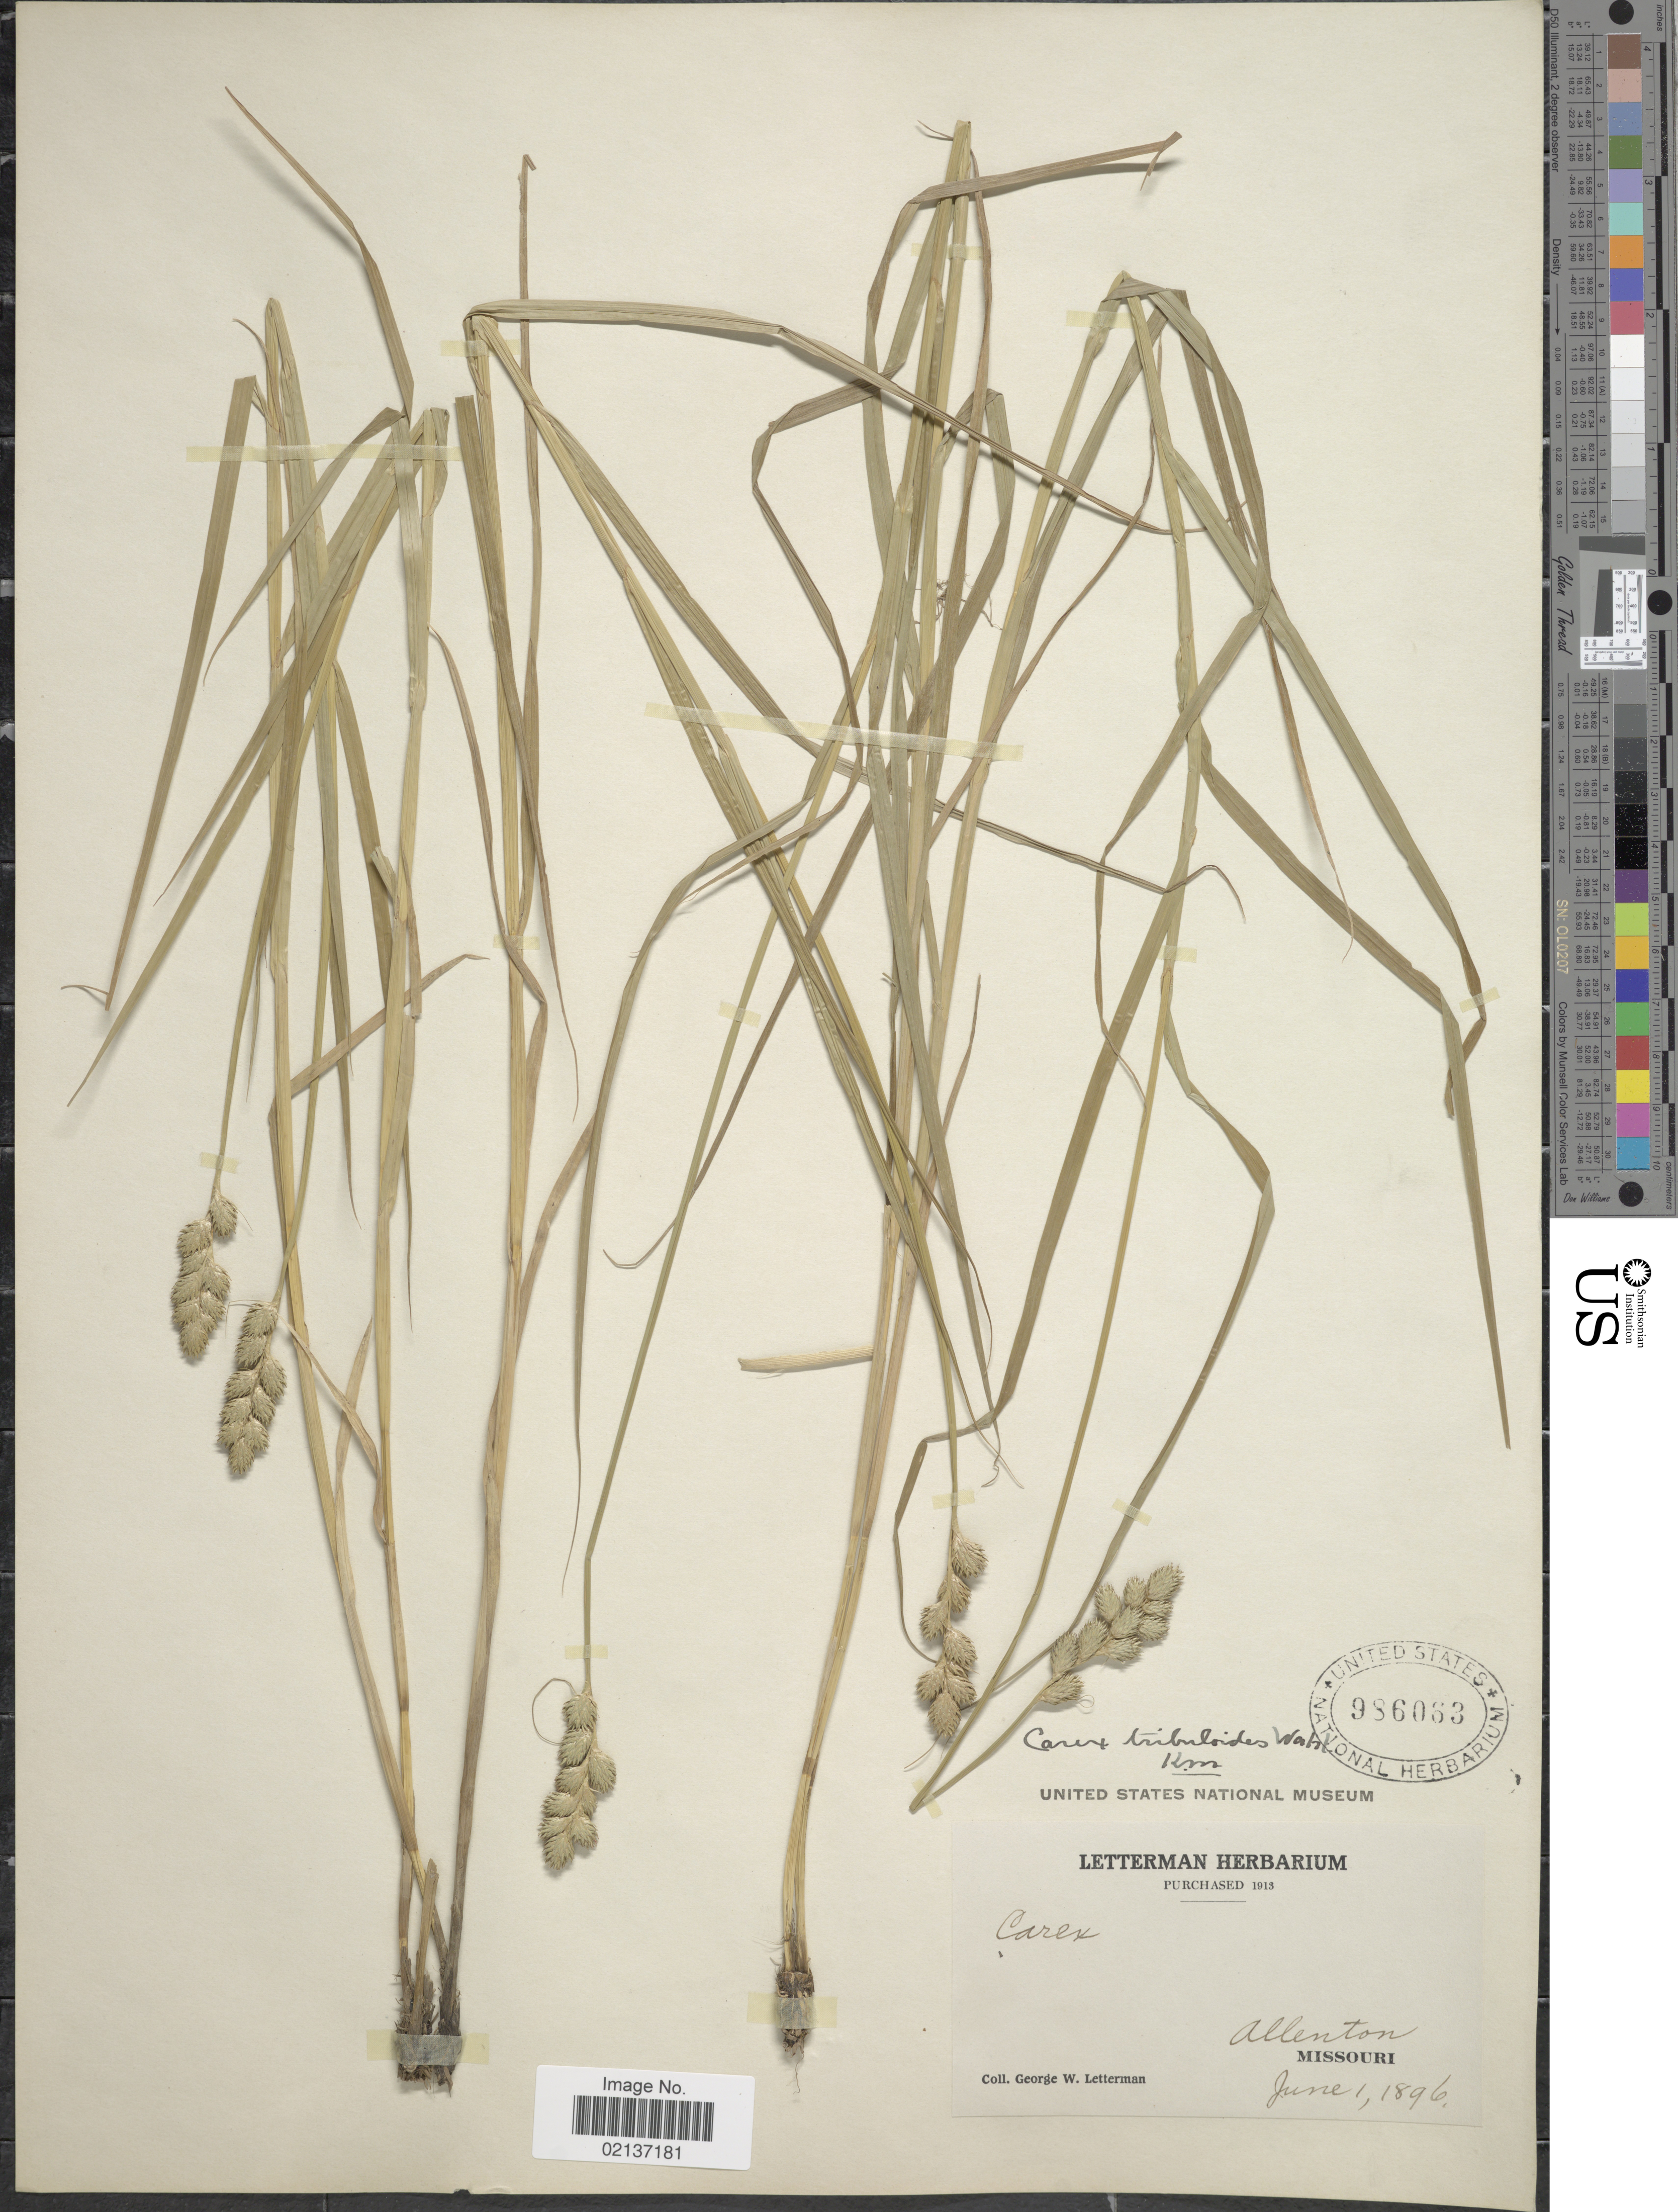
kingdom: Plantae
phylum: Tracheophyta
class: Liliopsida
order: Poales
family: Cyperaceae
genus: Carex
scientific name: Carex tribuloides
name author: Wahlenb.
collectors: G. W. Letterman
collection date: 1896-06-01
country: United States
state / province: Missouri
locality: Allenton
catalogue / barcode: US 986063